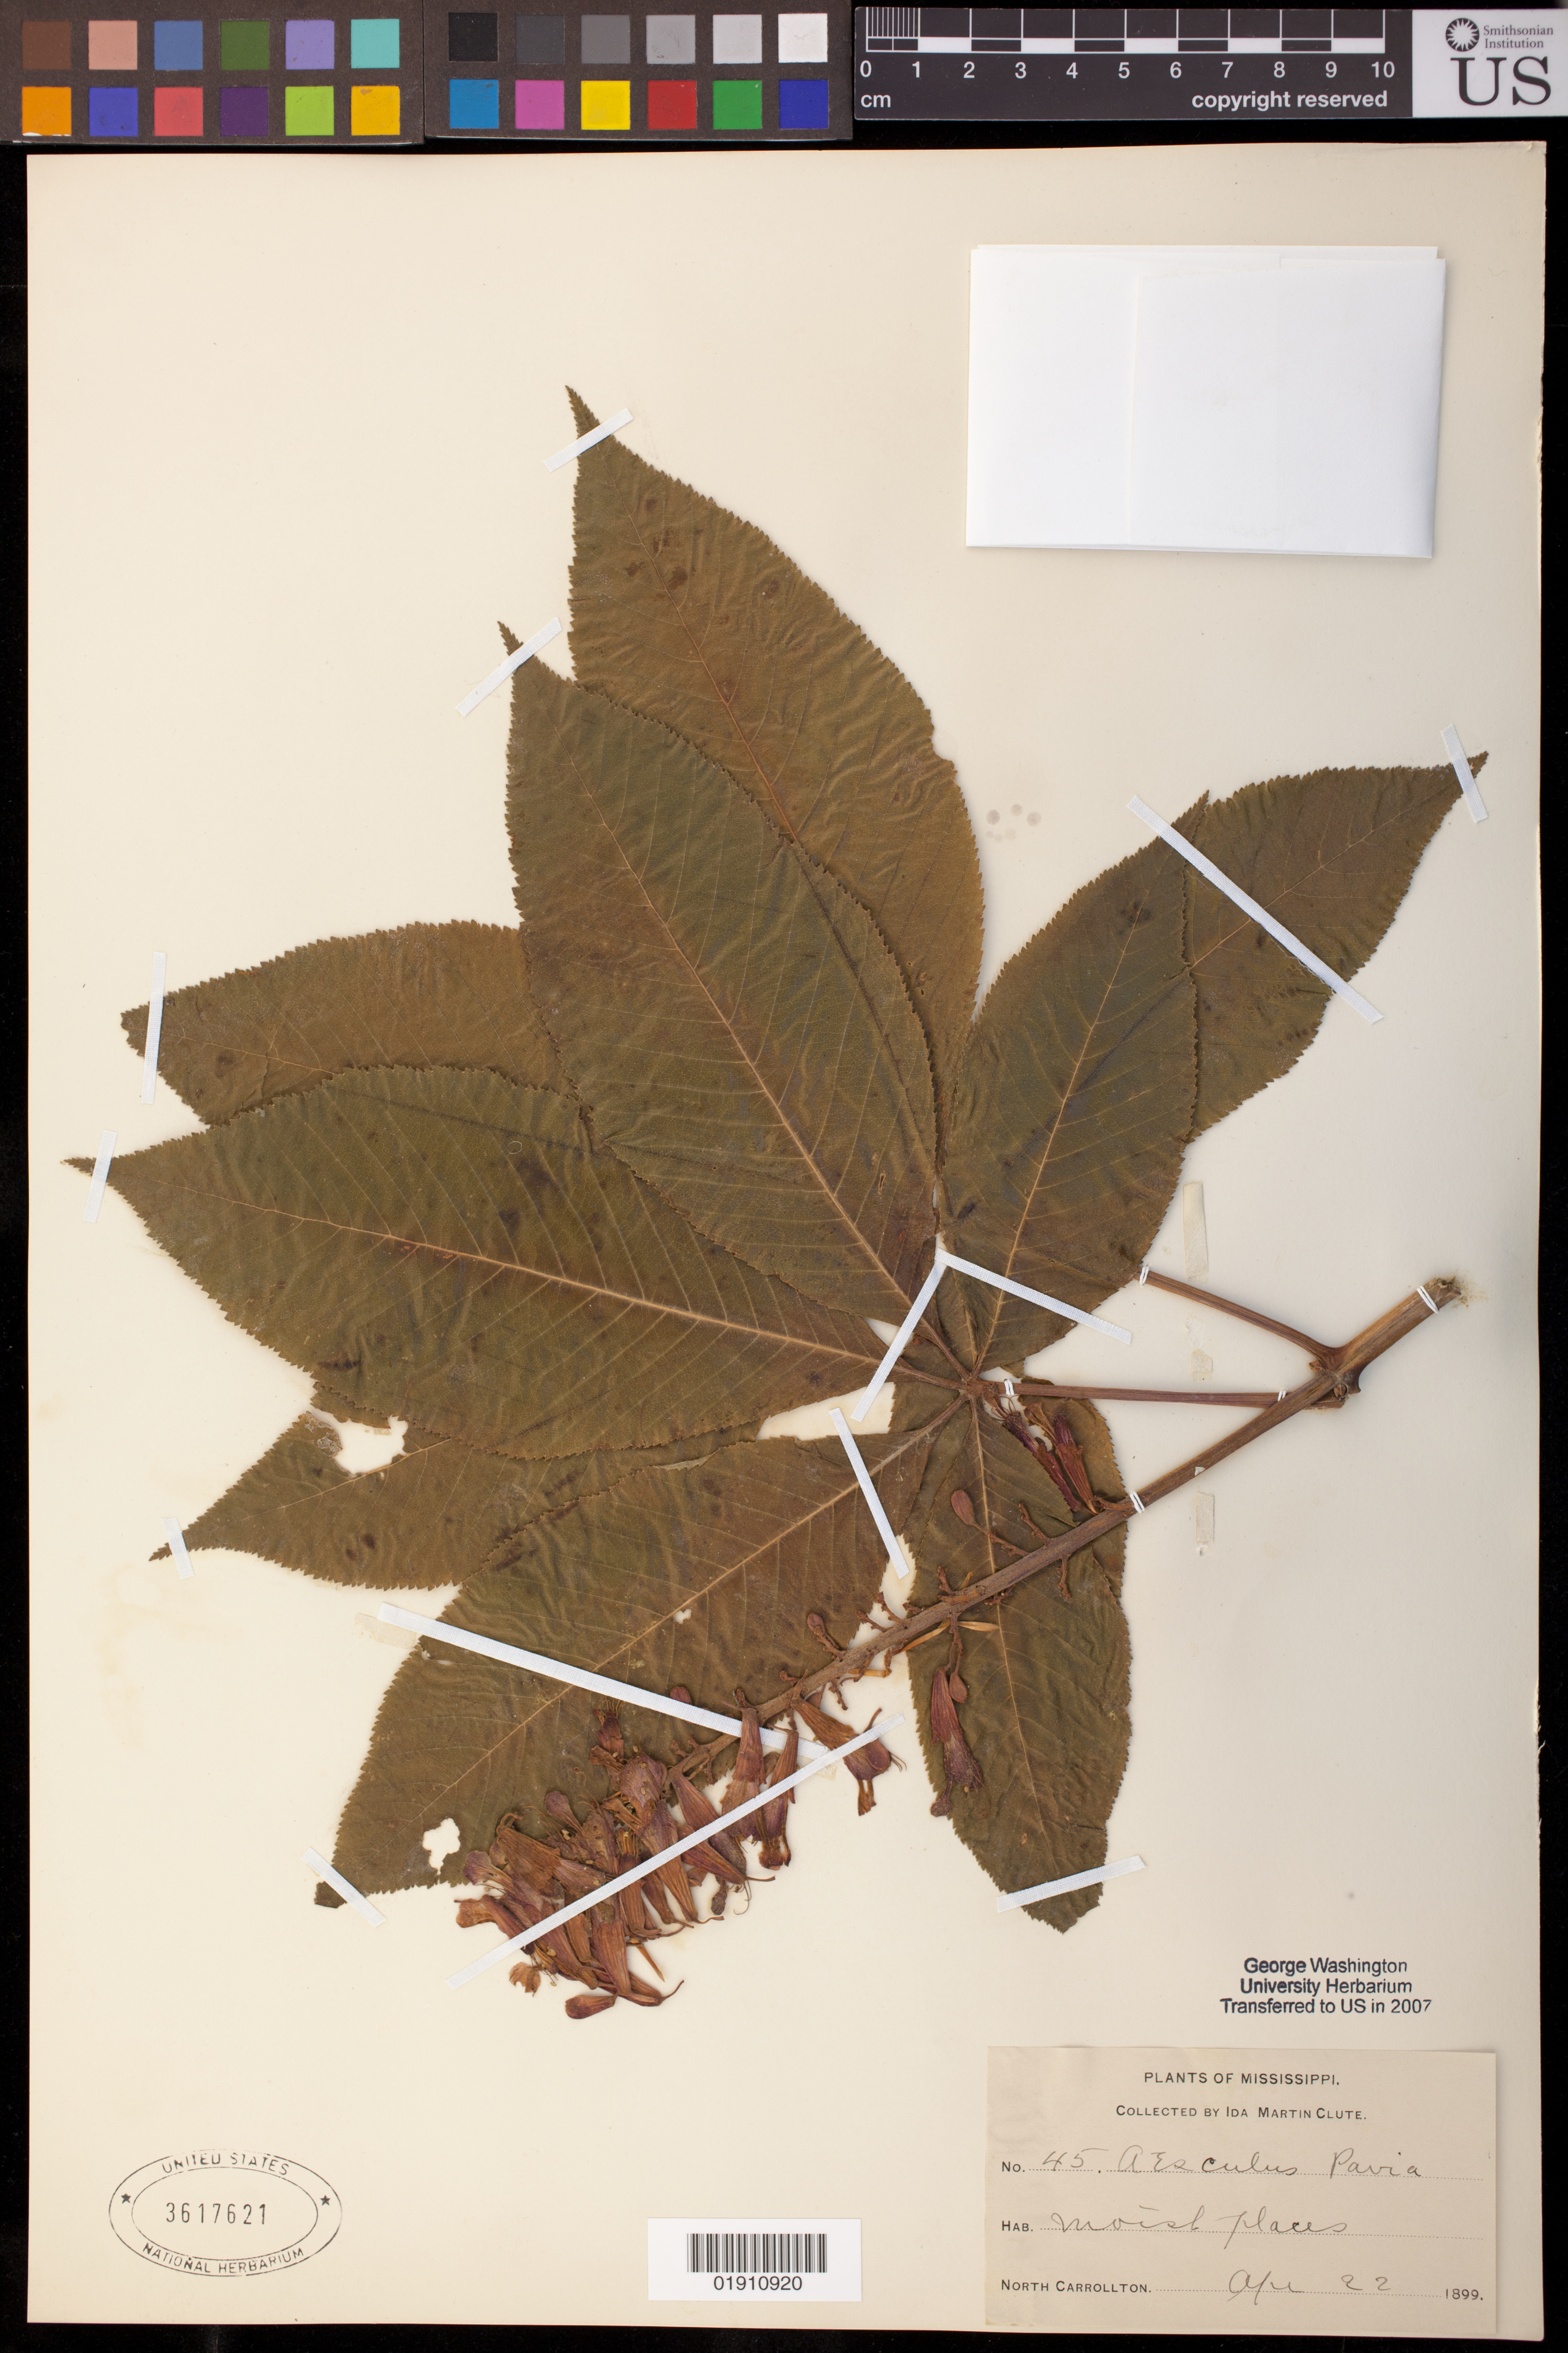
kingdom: Plantae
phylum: Tracheophyta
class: Magnoliopsida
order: Sapindales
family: Sapindaceae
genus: Aesculus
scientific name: Aesculus pavia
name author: L.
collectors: I. Clute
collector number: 45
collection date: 1899-04-22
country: United States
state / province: Mississippi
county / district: Carroll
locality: North Carrollton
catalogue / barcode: US 3617621